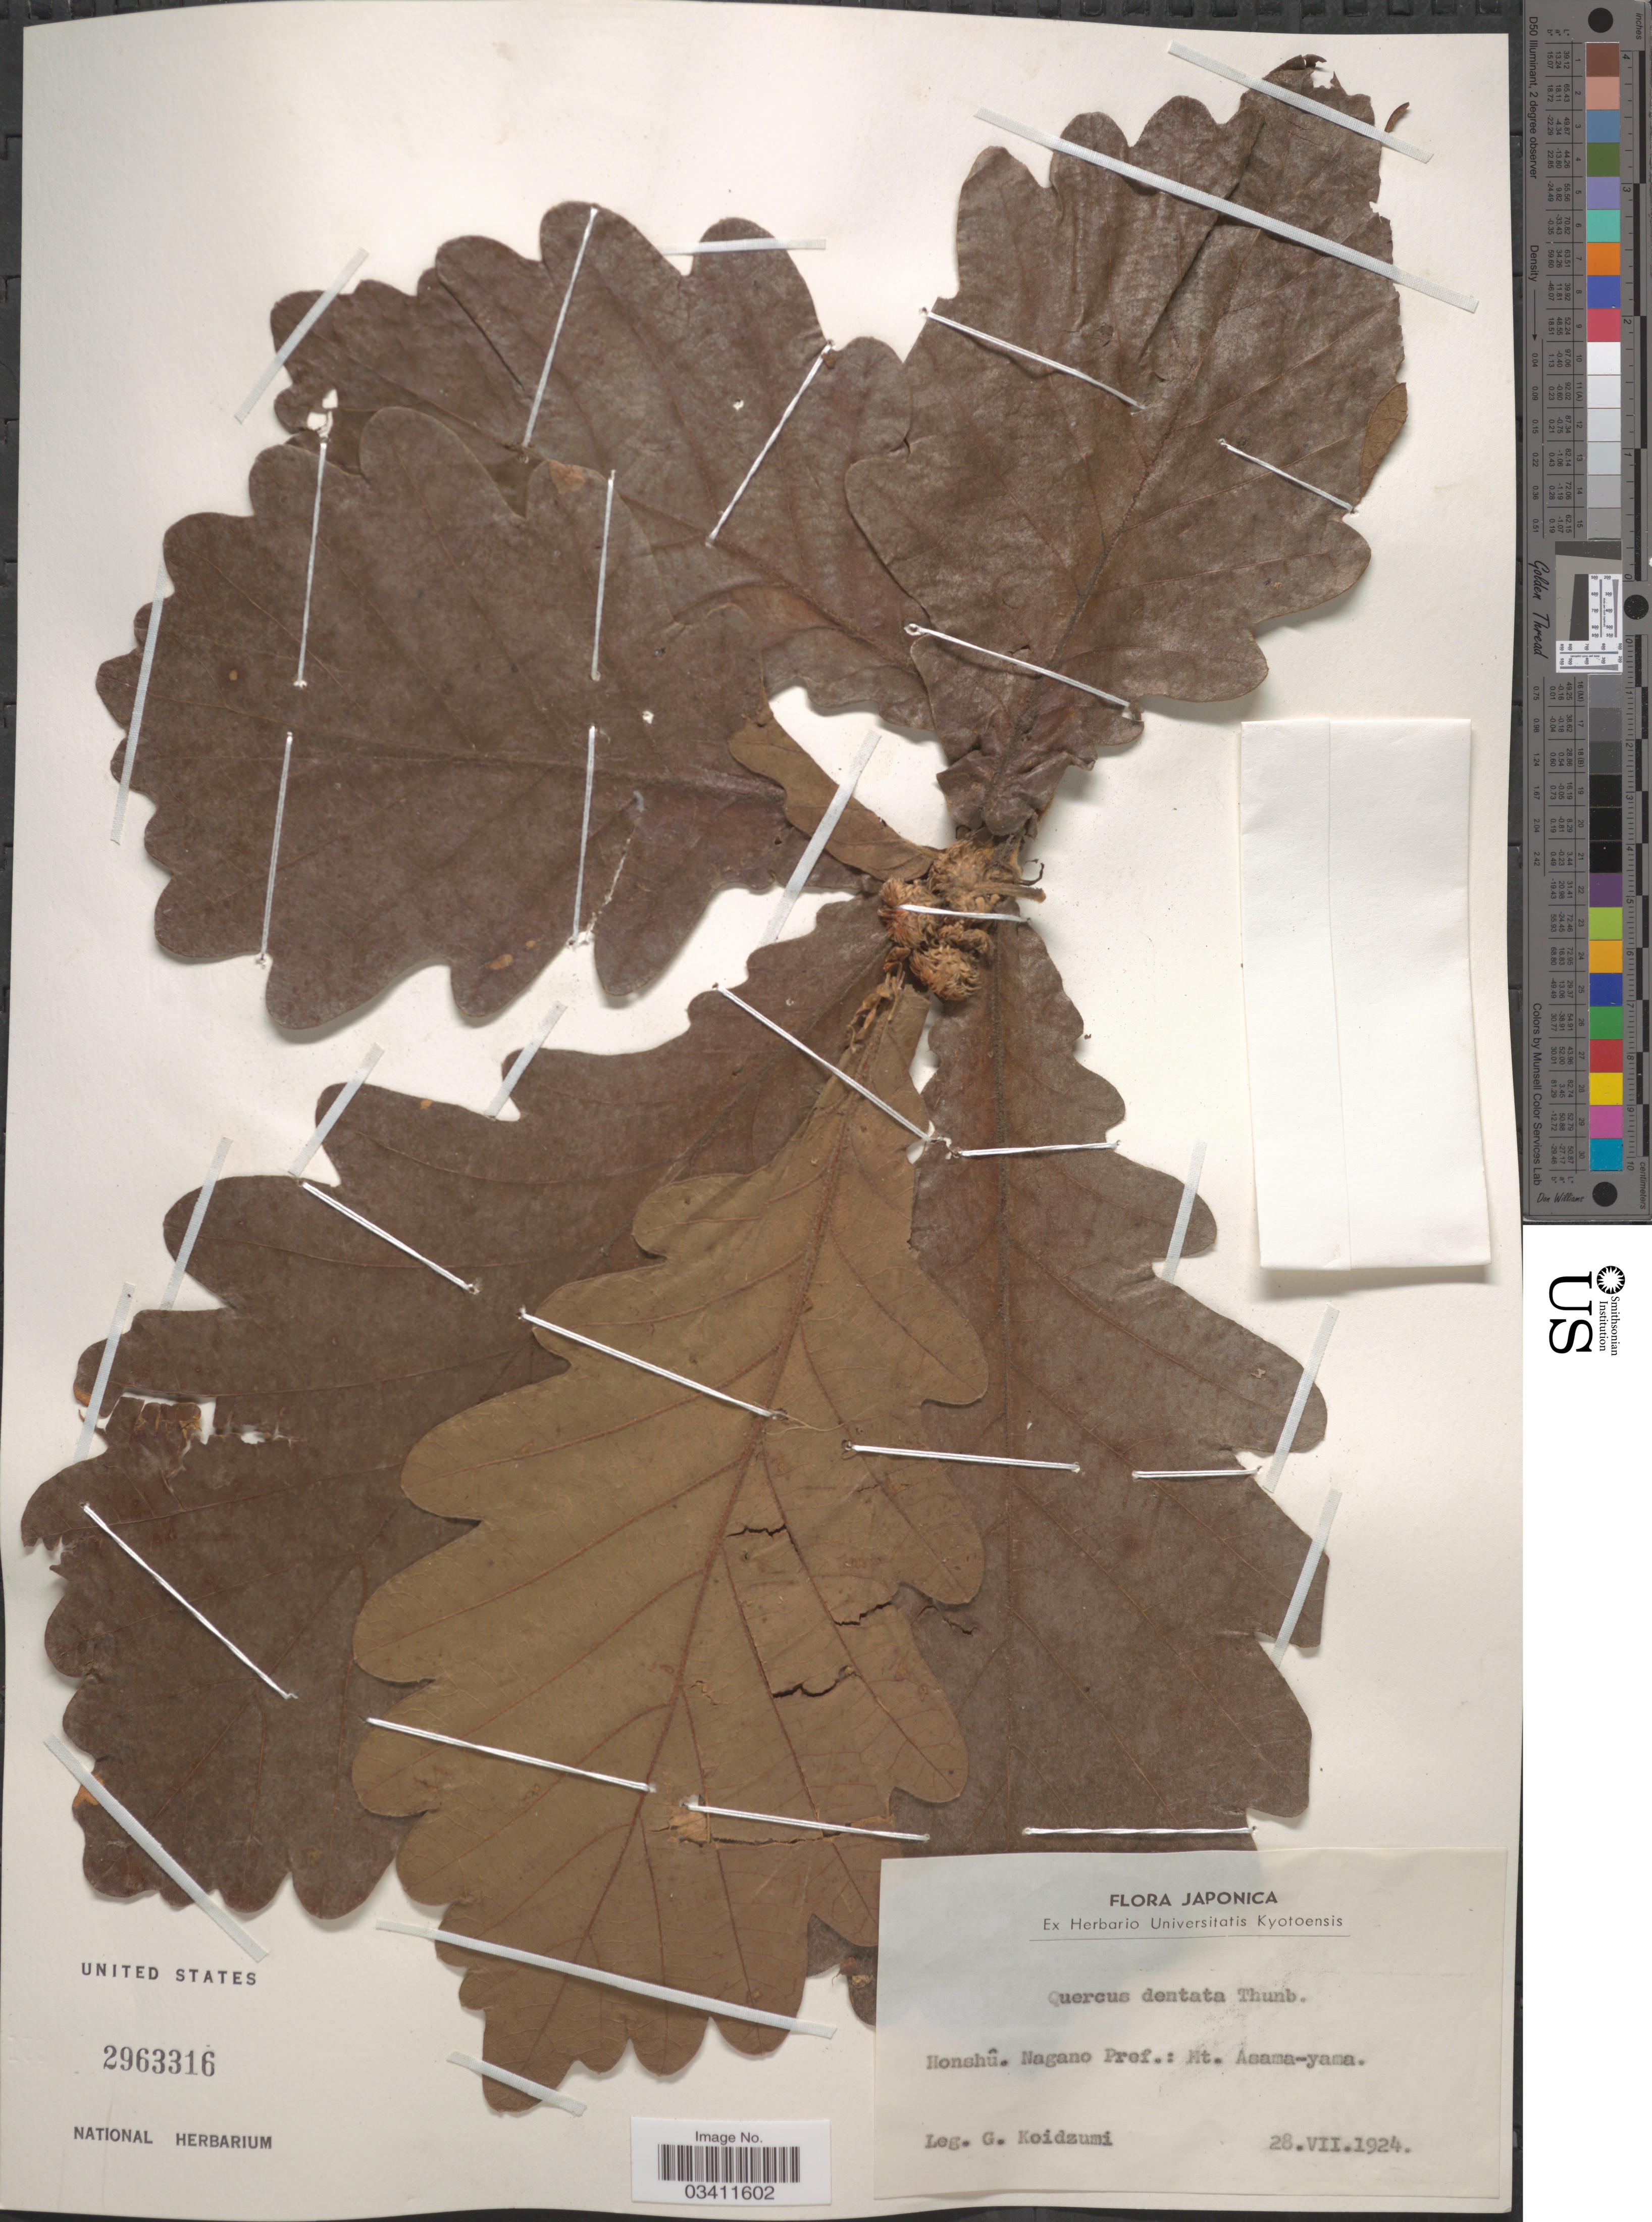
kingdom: Plantae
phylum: Tracheophyta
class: Magnoliopsida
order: Fagales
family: Fagaceae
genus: Quercus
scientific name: Quercus dentata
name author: Thunb.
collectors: G. Koidzumi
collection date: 1924-07-28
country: Japan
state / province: Nagano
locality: Honshû. Nagano Pref.: Mt. Asama-yama.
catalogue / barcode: US 2963316